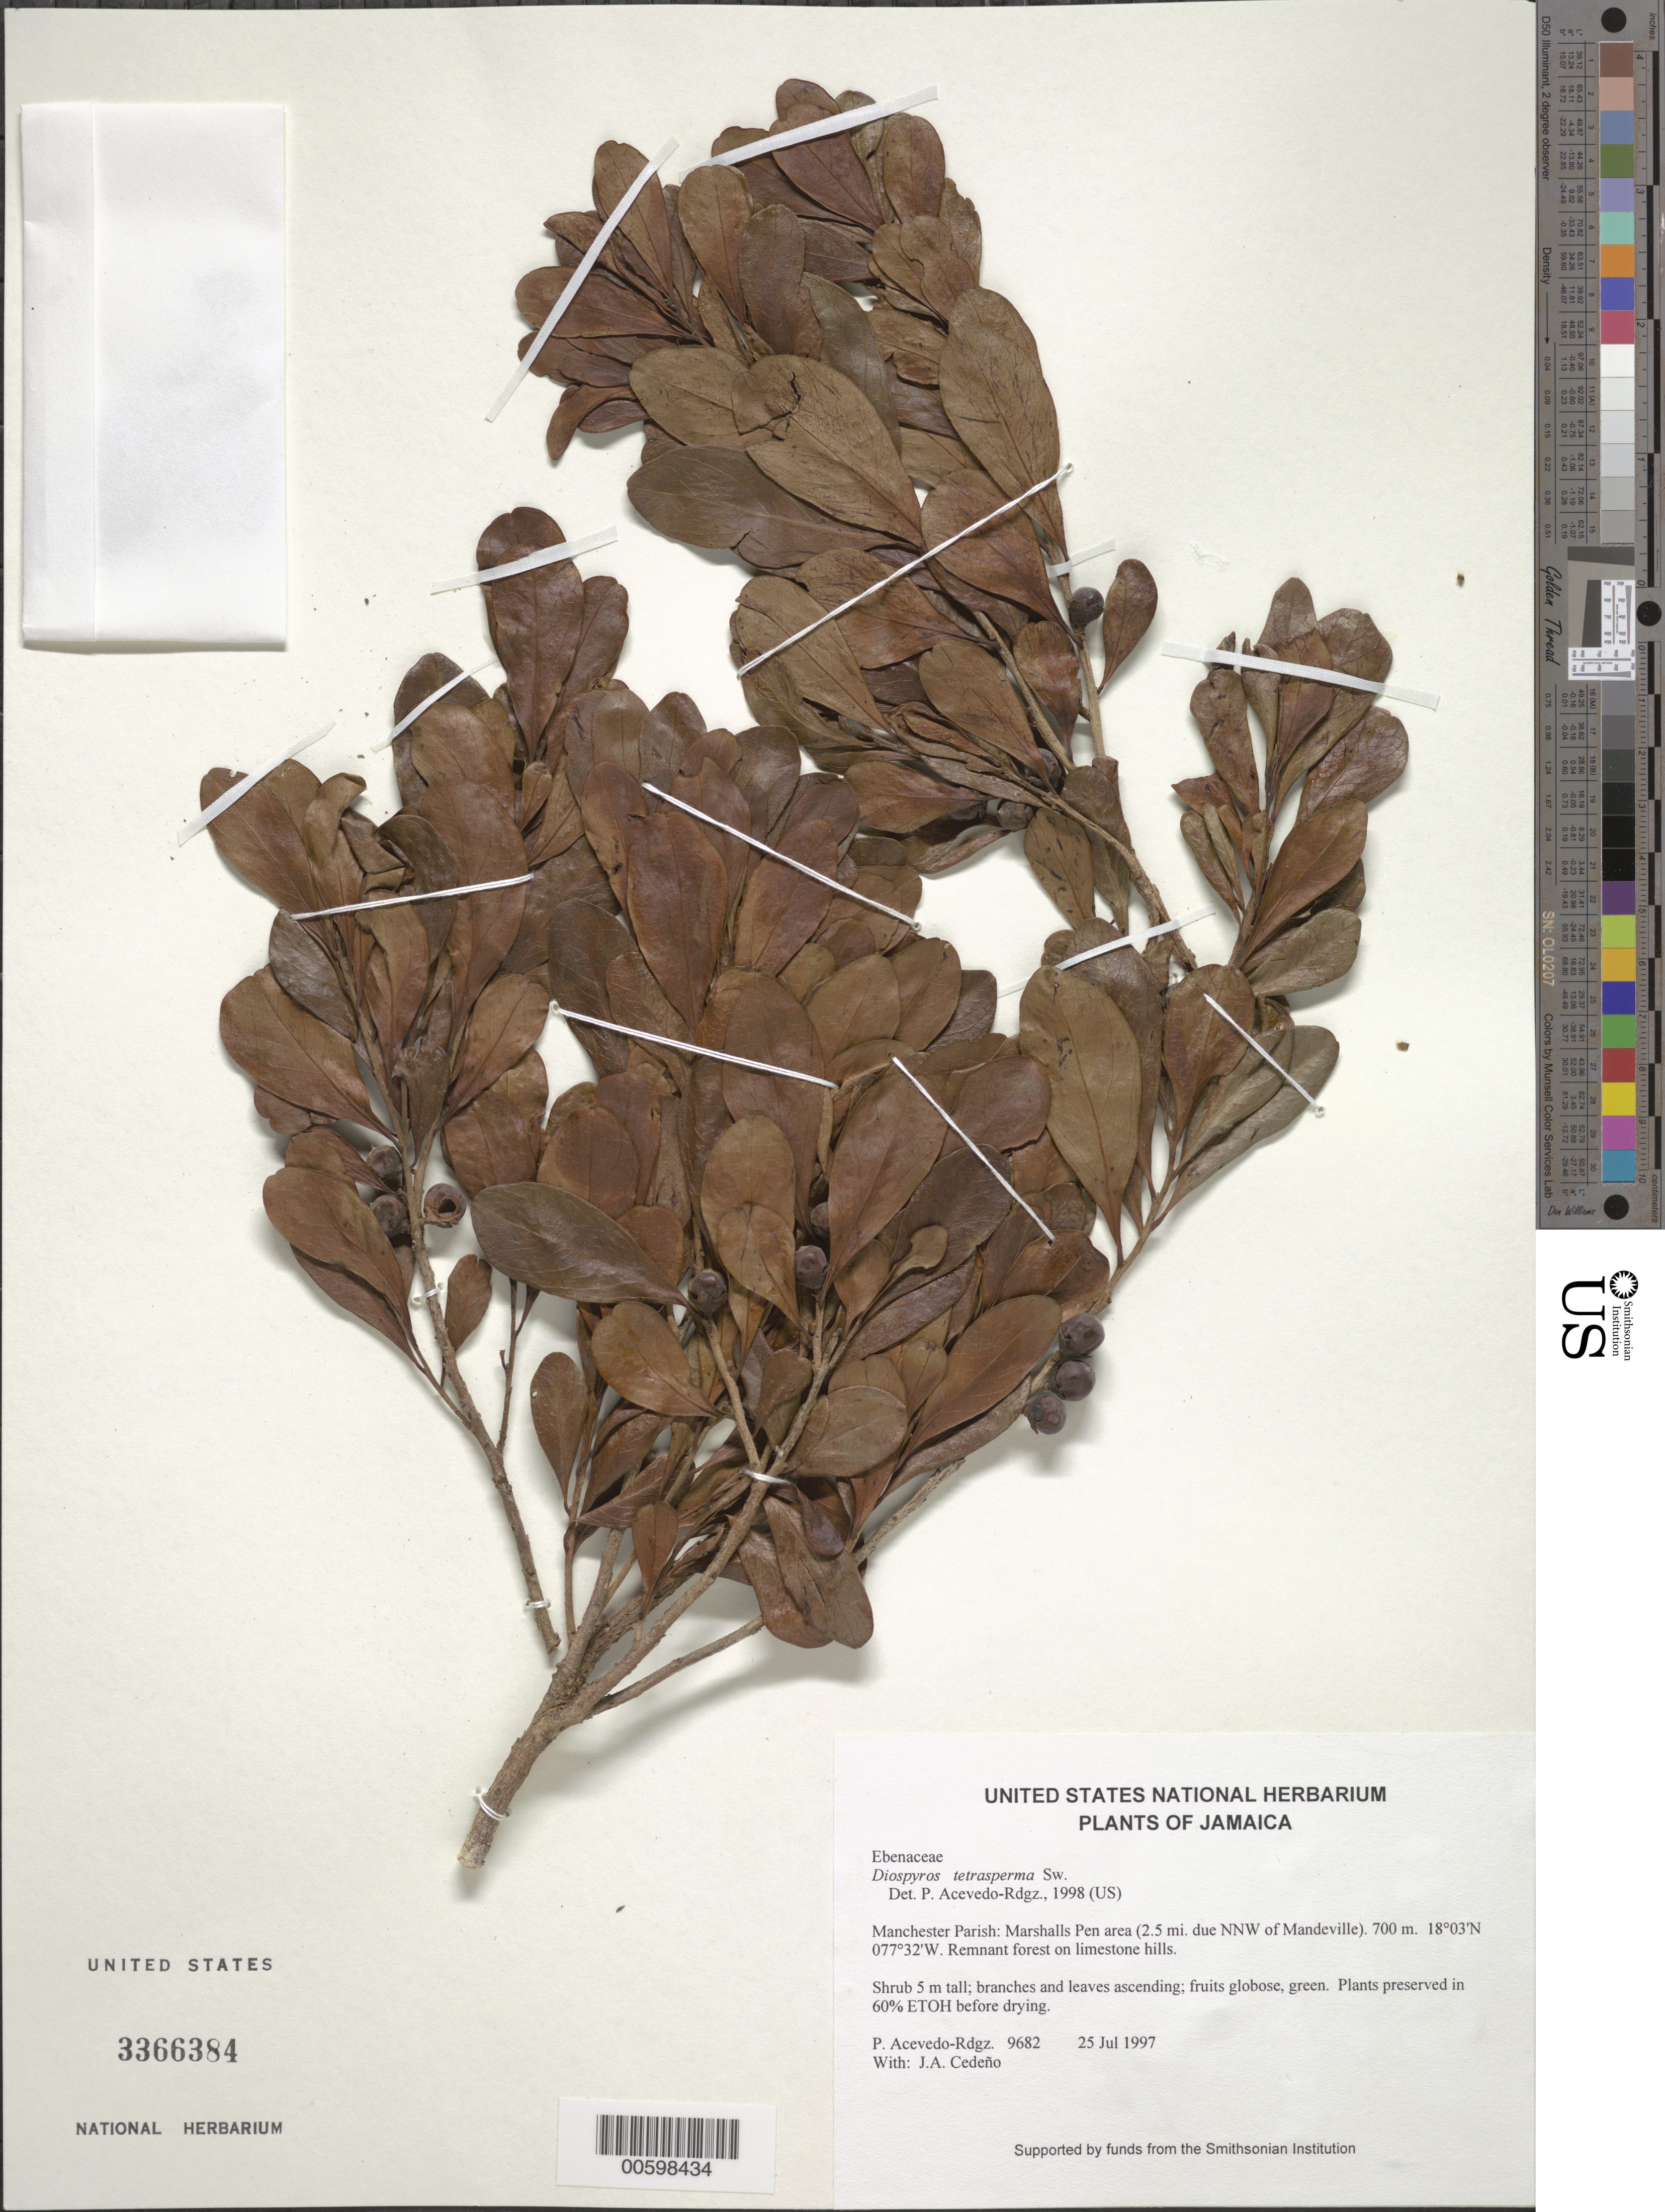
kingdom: Plantae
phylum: Tracheophyta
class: Magnoliopsida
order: Ericales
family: Ebenaceae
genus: Diospyros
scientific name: Diospyros tetrasperma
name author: Sw.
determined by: Acevedo-Rodríguez, P., (BOT), Smithsonian Institution - National Museum of Natural History (UNITED STATES)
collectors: P. Acevedo-Rodr. & J. A. Cedeño M.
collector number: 9682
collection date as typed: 25 Jul 1997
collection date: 1997-07-25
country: Jamaica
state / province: Manchester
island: Jamaica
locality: Manchester Parish: Marshalls Pen area (2.5 mi. due NNW of Mandeville).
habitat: Remnant forest on limestone hills.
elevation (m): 700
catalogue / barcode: US 3366384